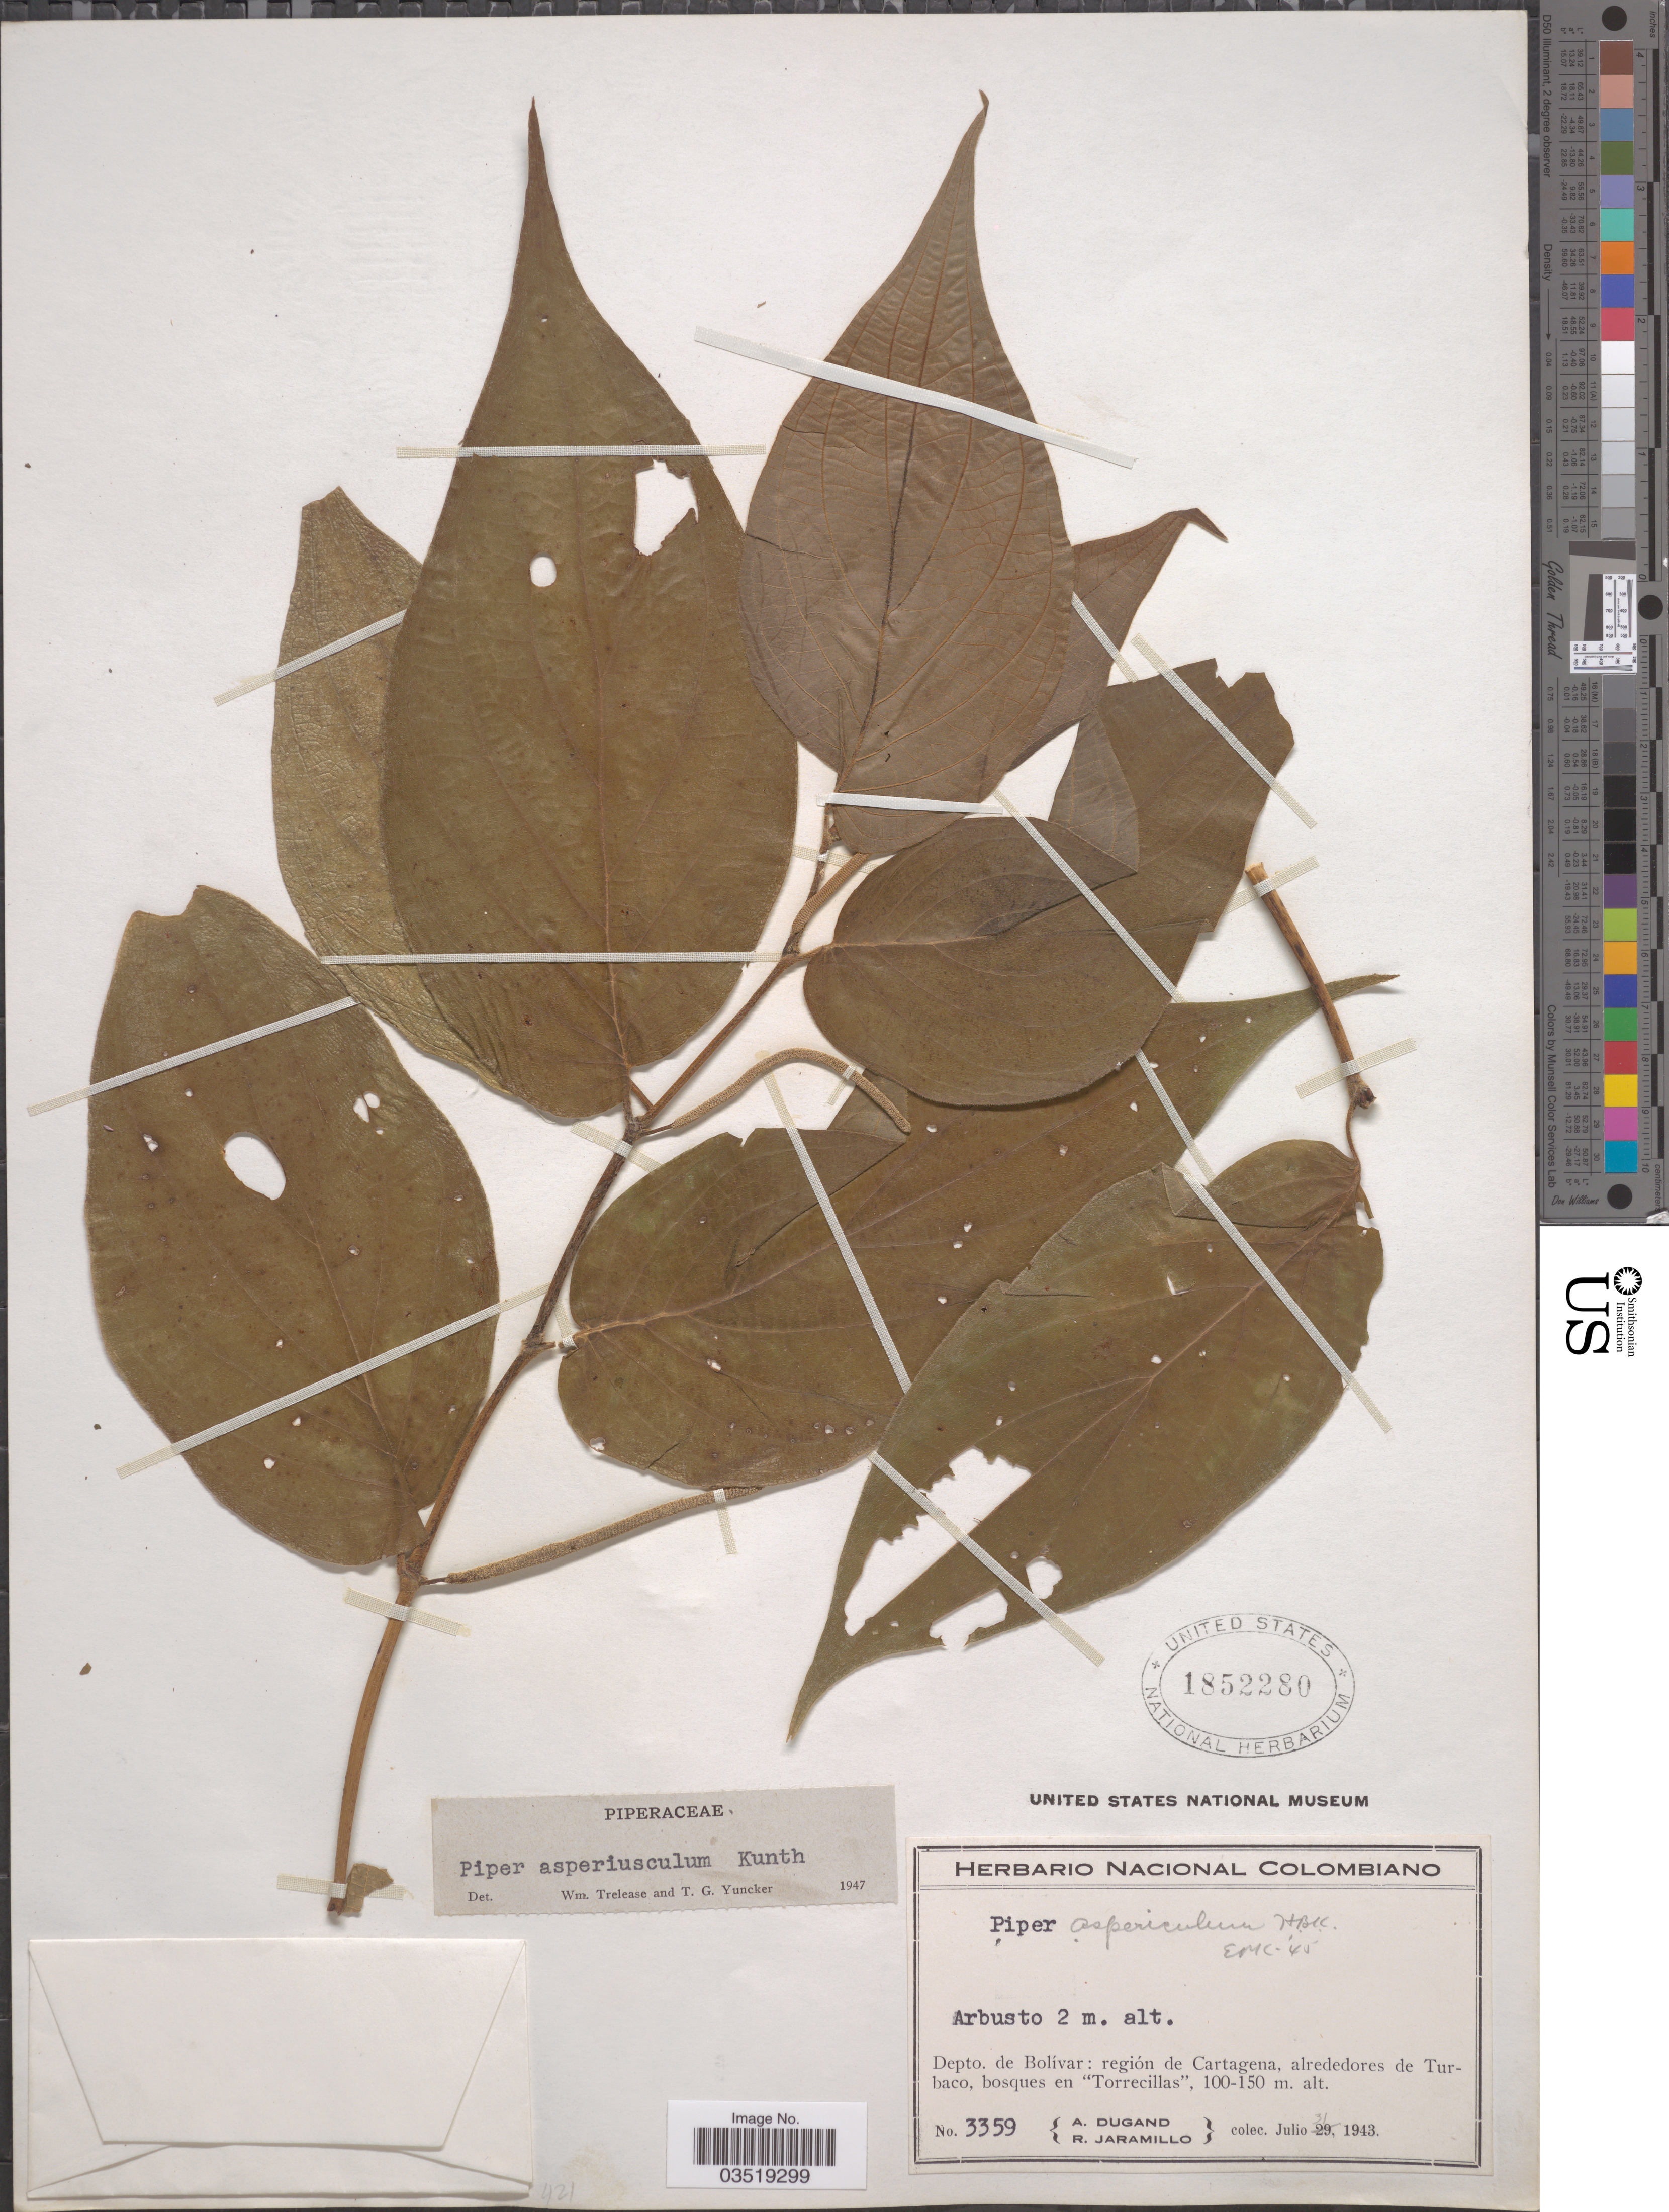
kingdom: Plantae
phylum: Tracheophyta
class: Magnoliopsida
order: Piperales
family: Piperaceae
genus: Piper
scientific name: Piper asperiusculum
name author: Kunth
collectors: A. Dugand & R. Jaramillo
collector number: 3359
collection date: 1943-07-31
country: Colombia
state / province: Bolívar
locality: Depto. de Bolívar: región de Cartagena, alrededores de Turbaco, bosques en "Torrecillas".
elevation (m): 100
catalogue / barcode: US 1852280